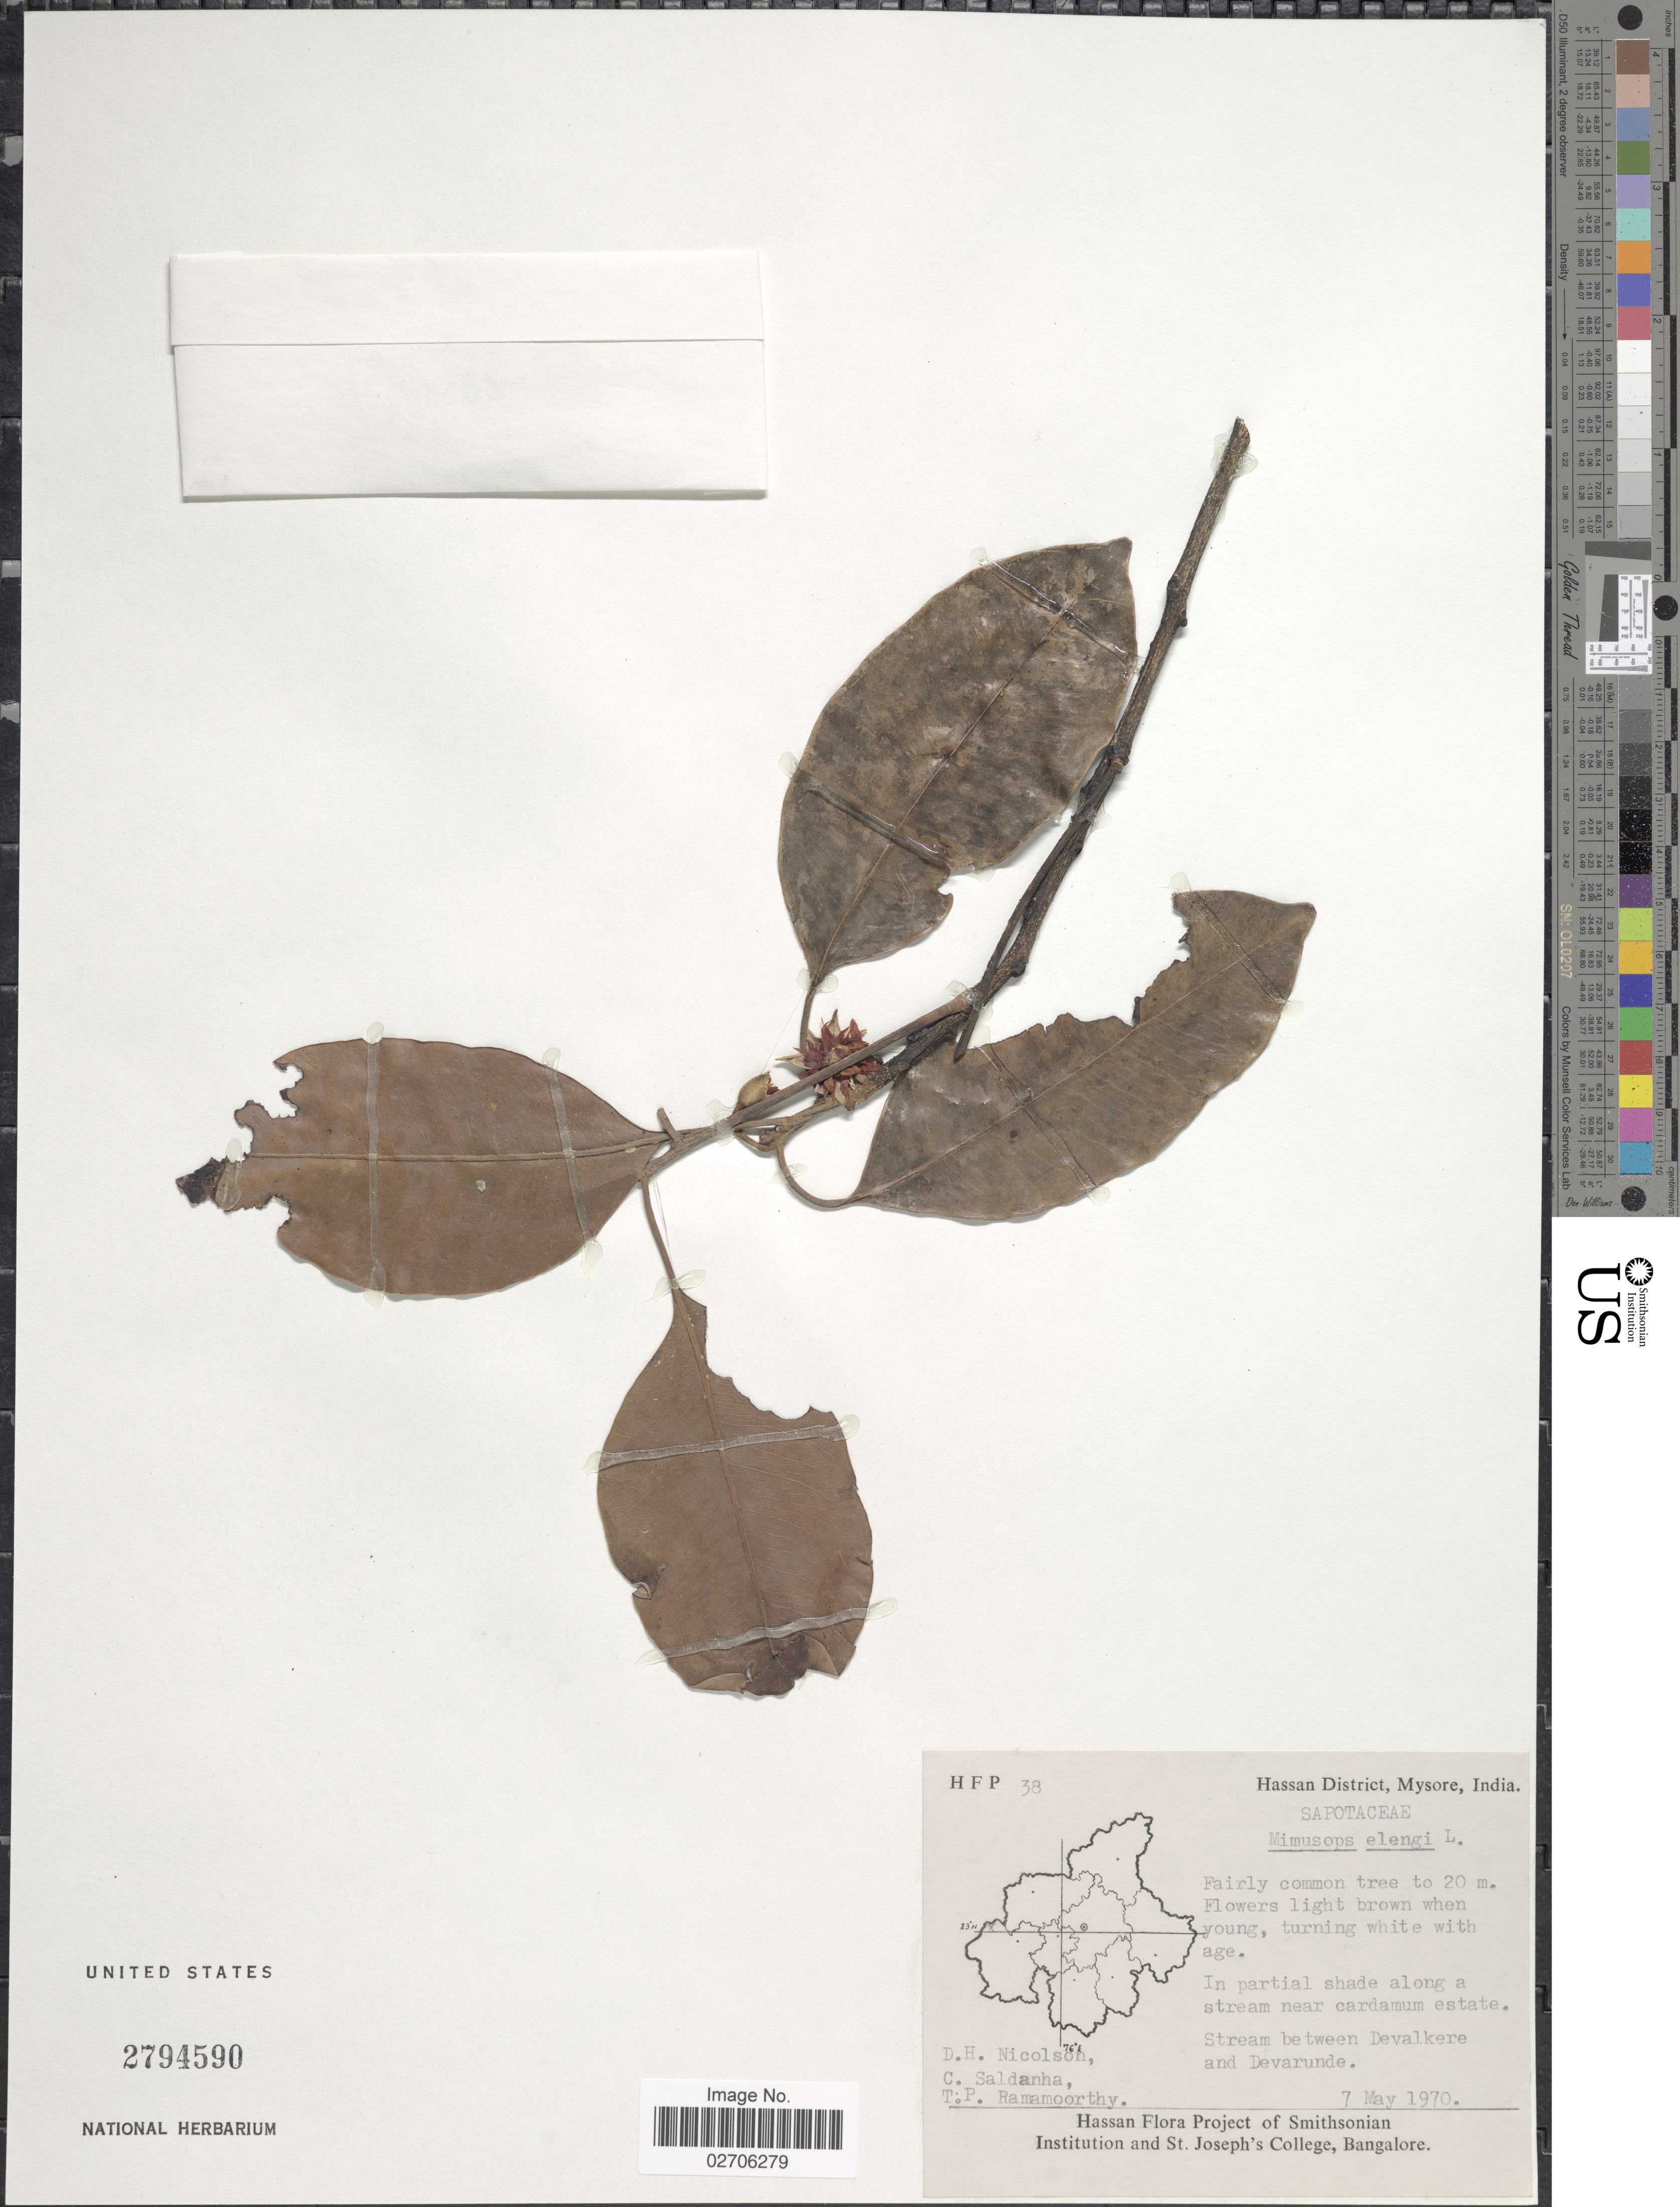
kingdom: Plantae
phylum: Tracheophyta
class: Magnoliopsida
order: Ericales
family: Sapotaceae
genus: Mimusops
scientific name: Mimusops djave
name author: Engl.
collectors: D. H. Nicolson, C. Saldanha & T. P. Ramamoorthy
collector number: HFP38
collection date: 1970-05-07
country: India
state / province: Karnataka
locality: Hassan District, Mysore. In partial shade along a stream near cardamum estate. Stream between Devalkere and Devarunde.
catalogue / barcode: US 2794590